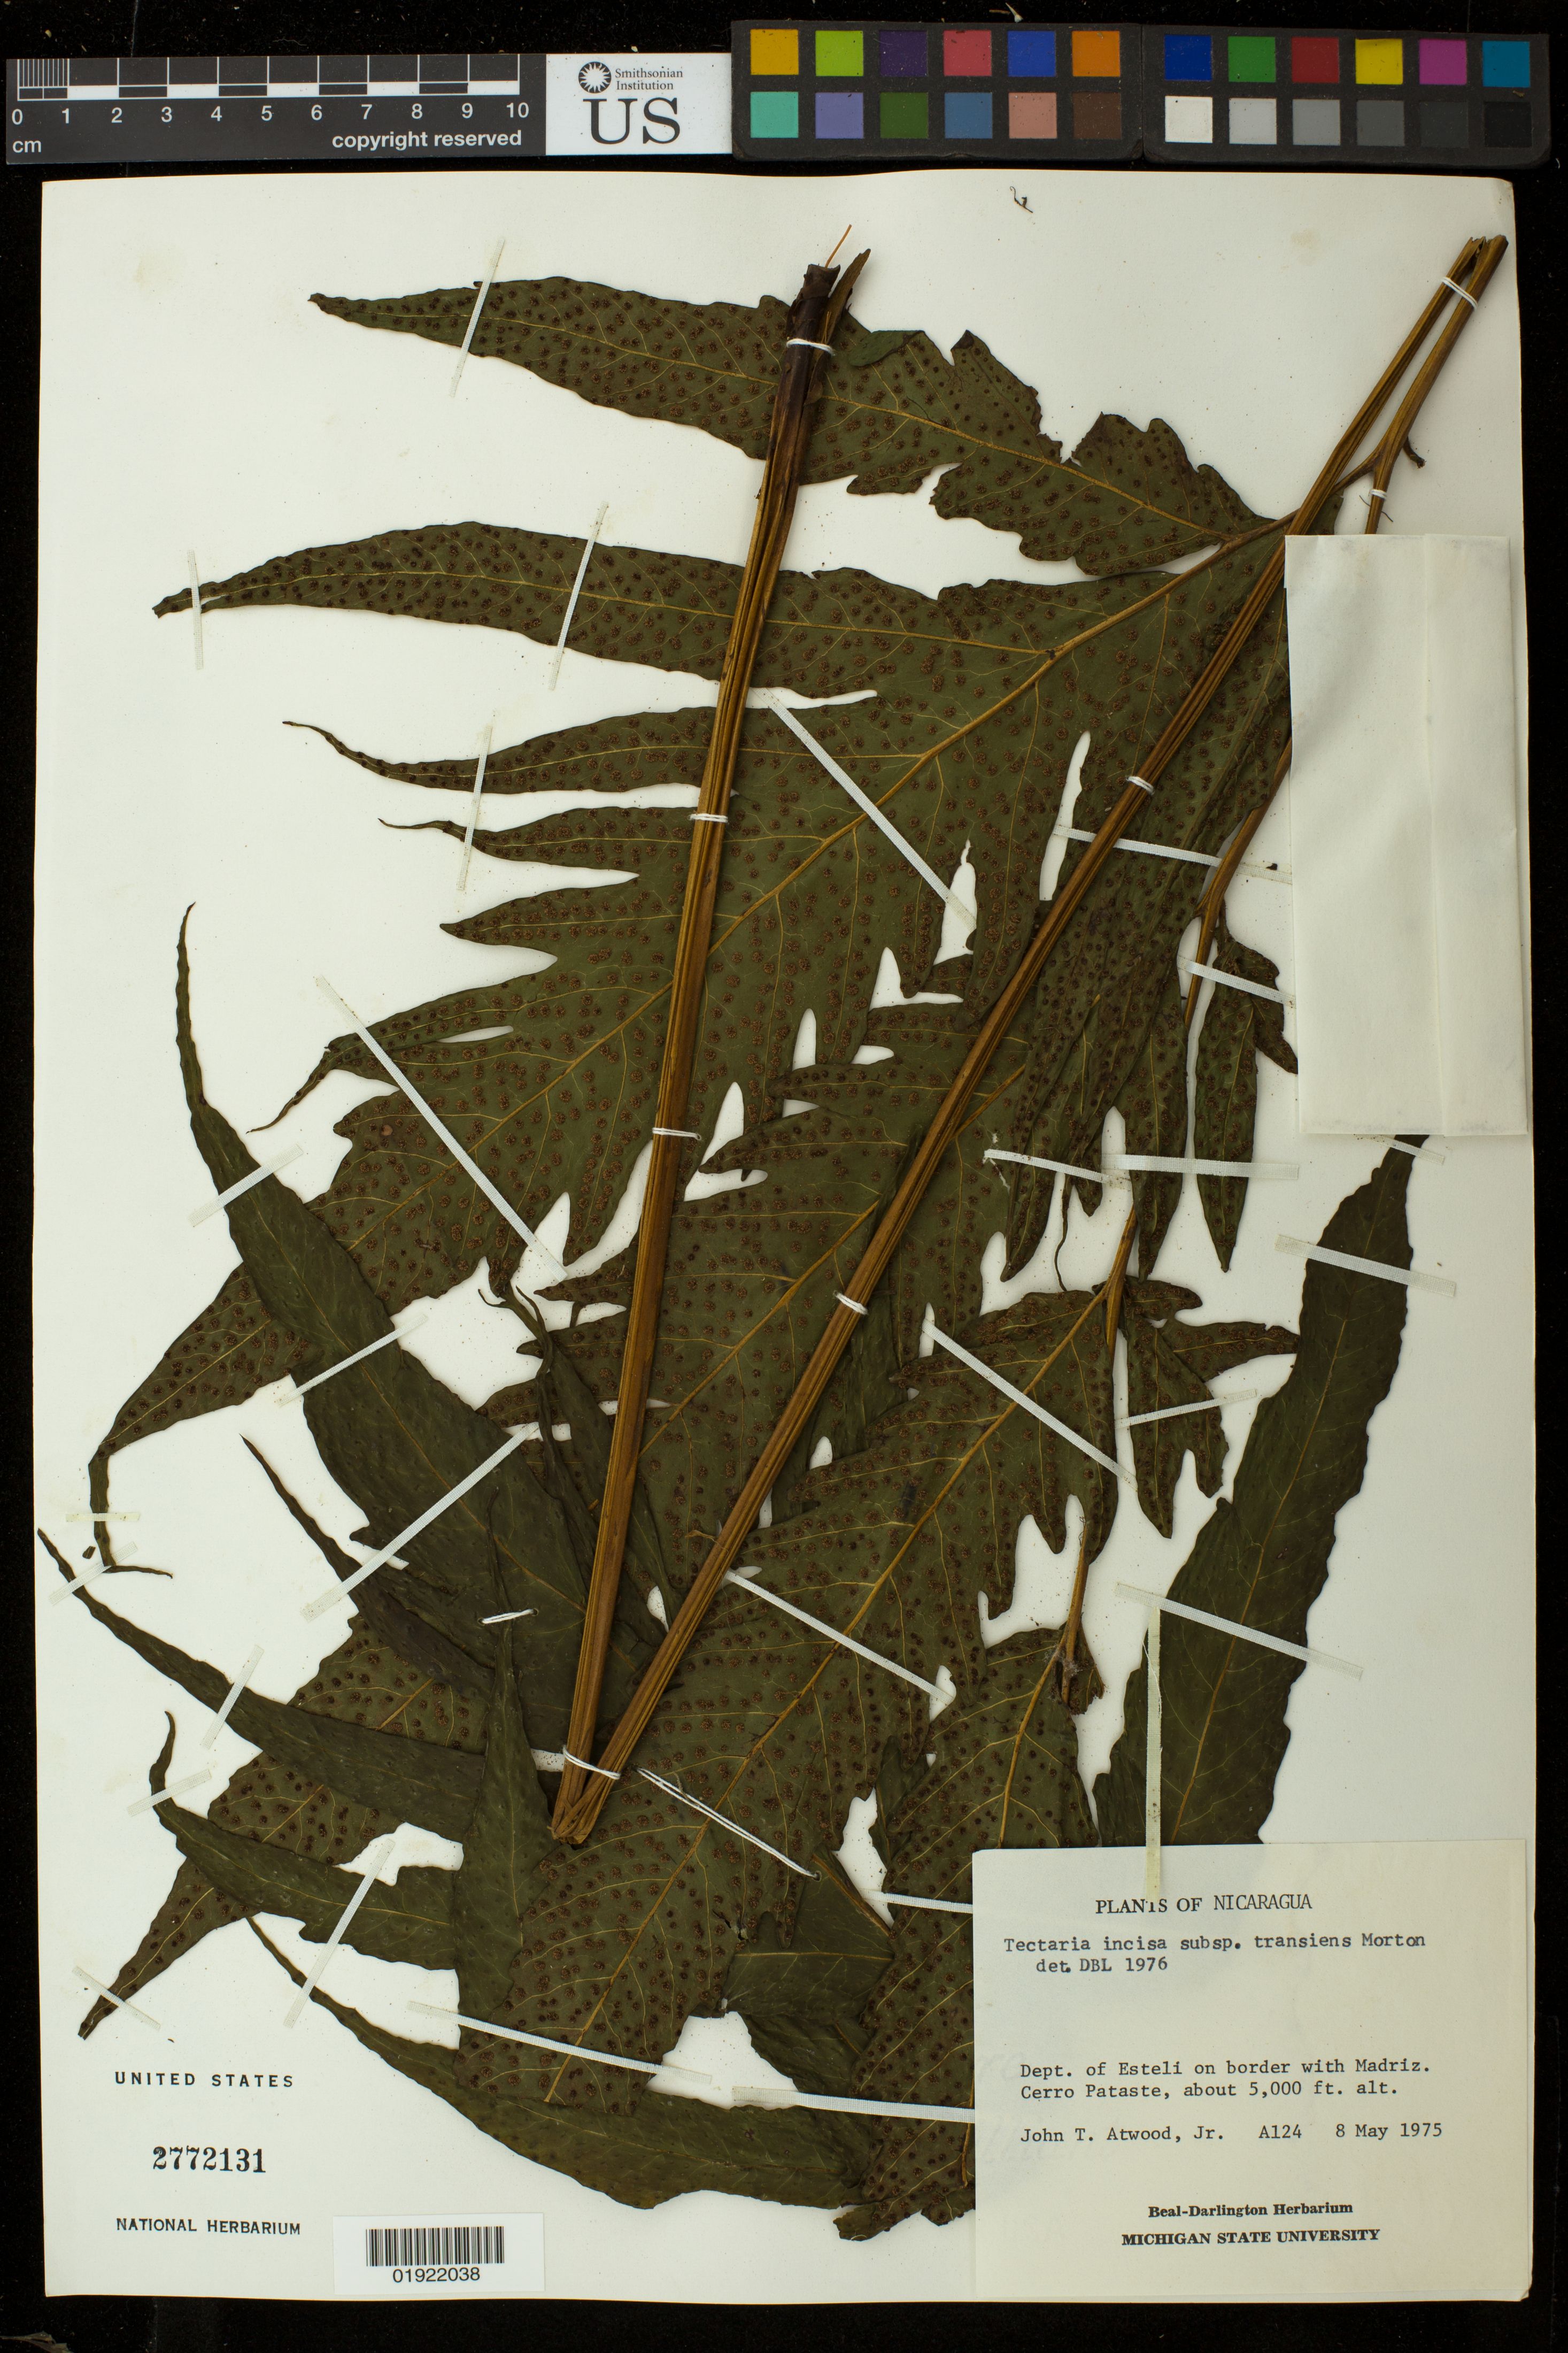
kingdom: Plantae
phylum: Tracheophyta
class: Polypodiopsida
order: Polypodiales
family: Tectariaceae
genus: Tectaria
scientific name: Tectaria incisa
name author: Cav.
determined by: Lellinger, David B., (BOT), Smithsonian Institution - National Museum of Natural History (UNITED STATES)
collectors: J. Atwood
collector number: A124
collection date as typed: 8 May 1975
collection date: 1975-05-08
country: Nicaragua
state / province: Estelí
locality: on border with Madriz. Cerro Pataste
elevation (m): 1524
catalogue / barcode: US 2772131